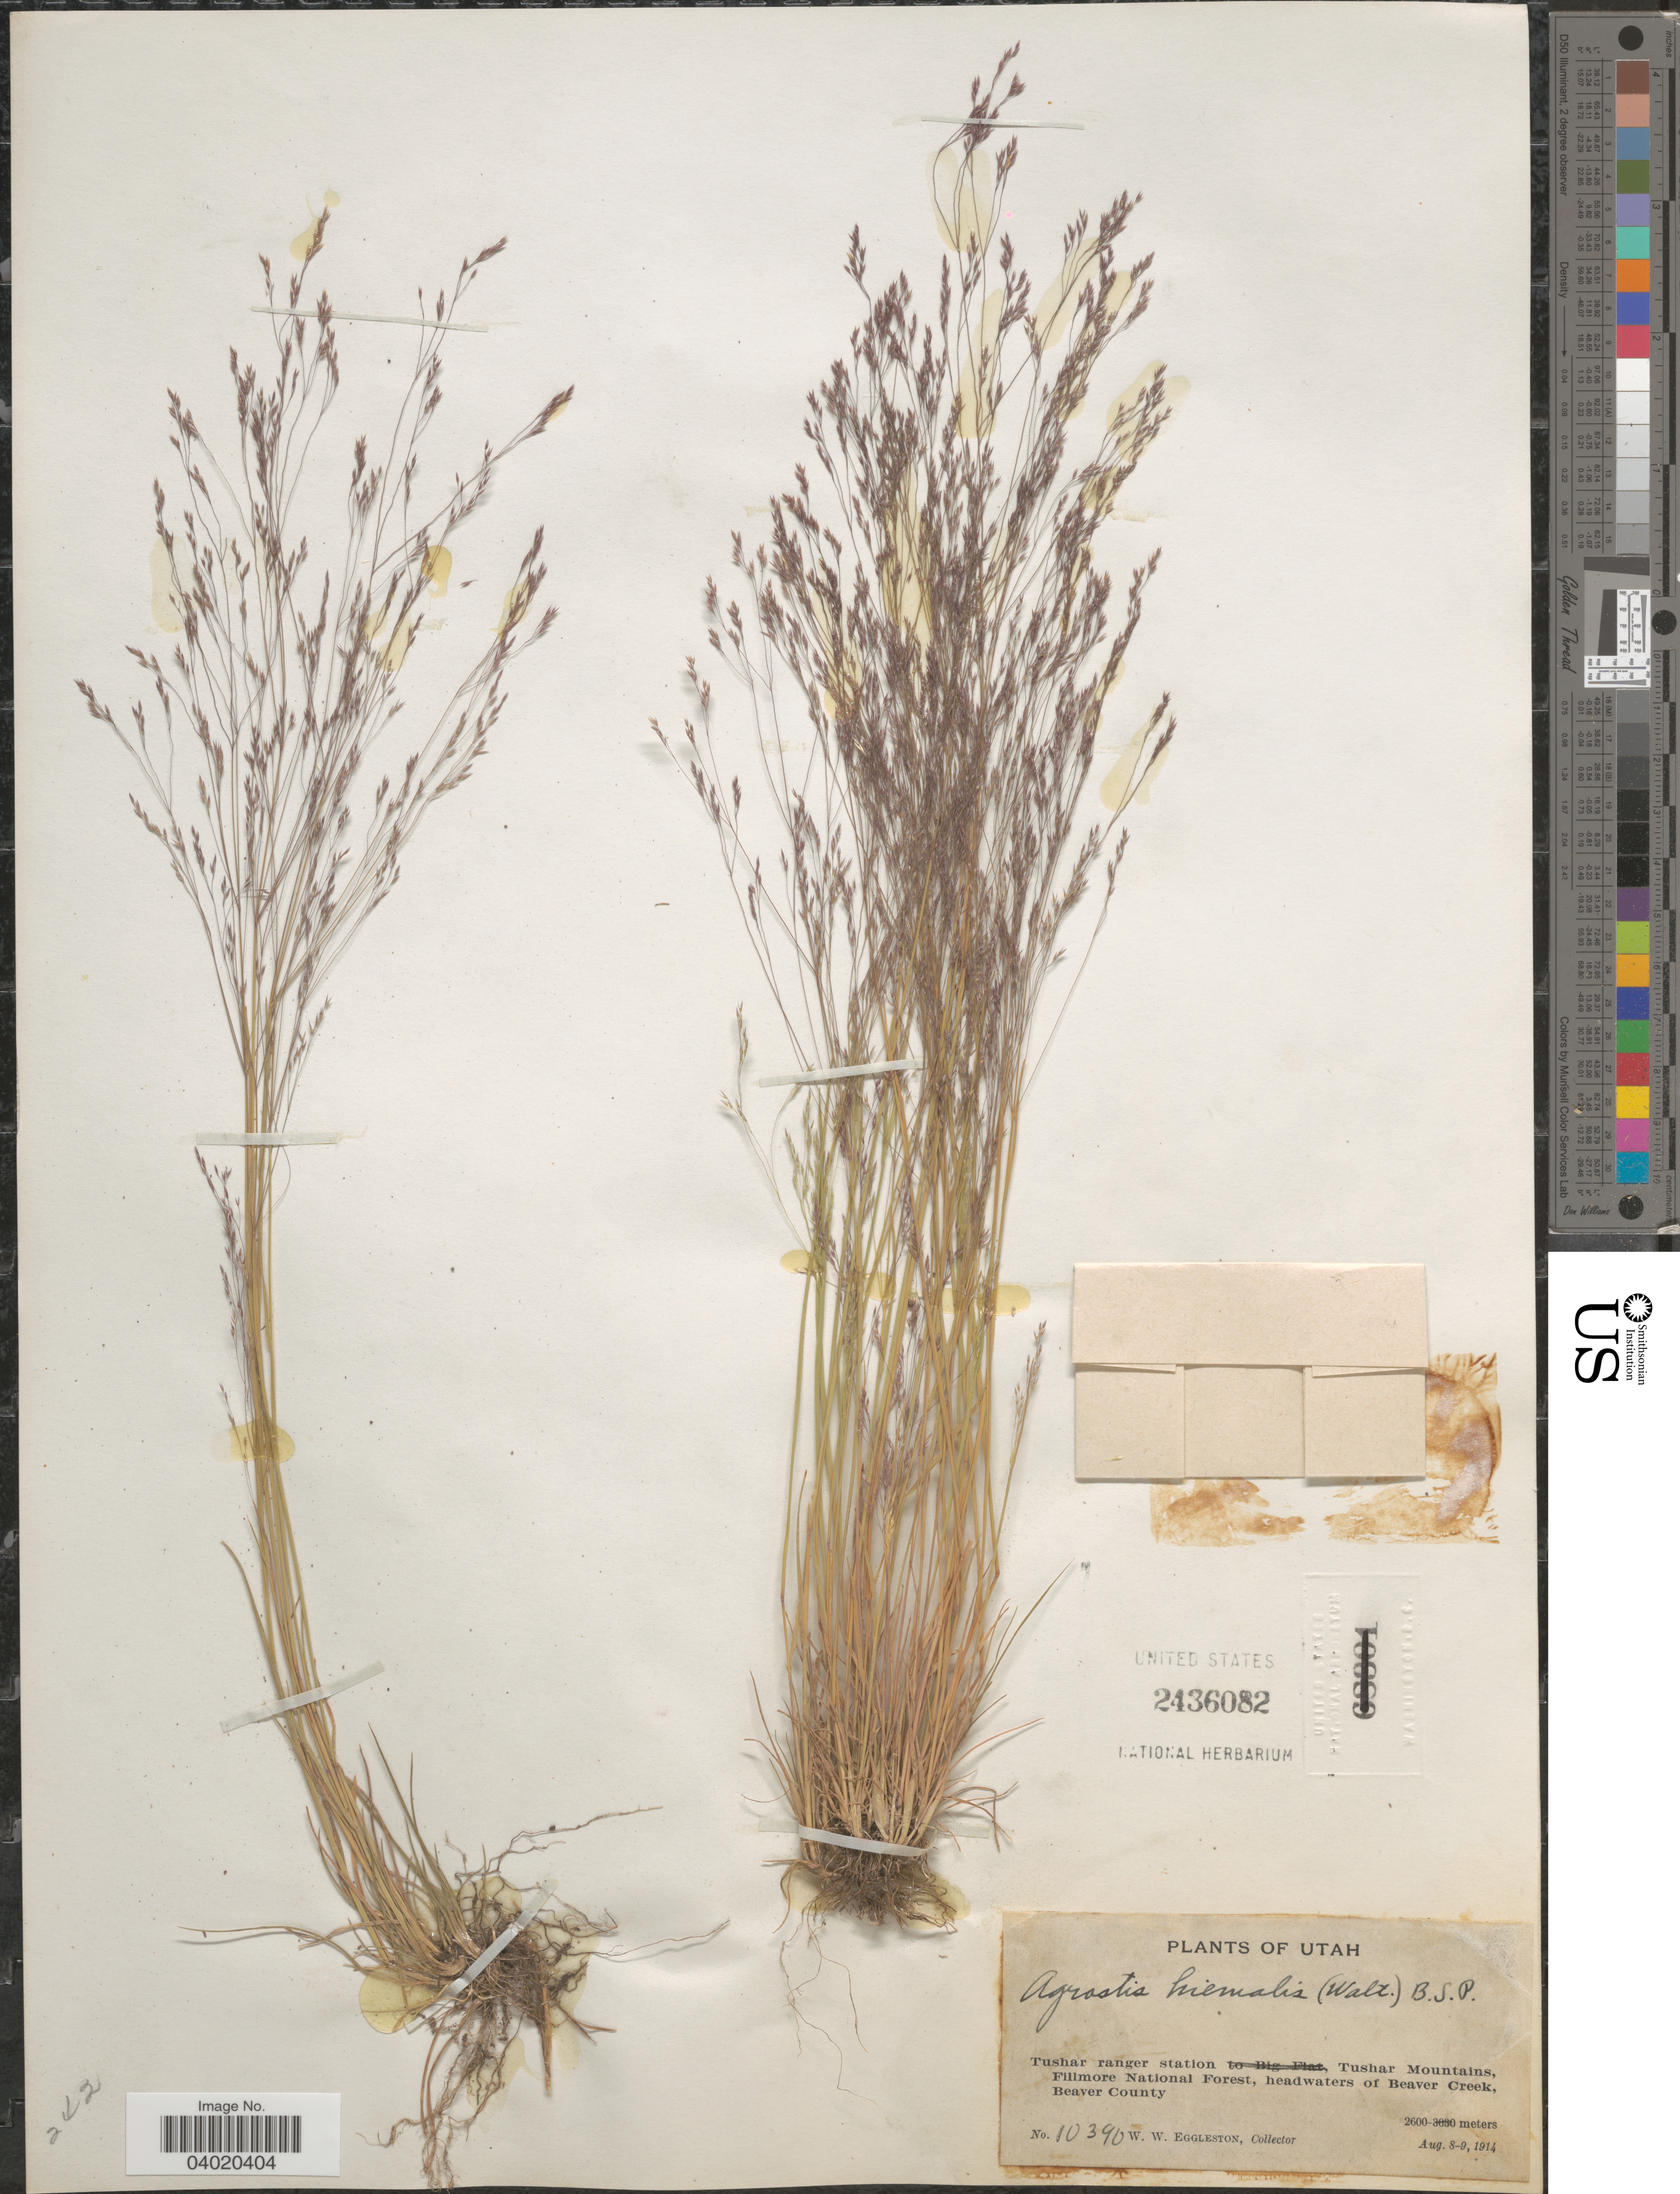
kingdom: Plantae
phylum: Tracheophyta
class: Liliopsida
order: Poales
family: Poaceae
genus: Agrostis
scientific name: Agrostis hyemalis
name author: (Walter) Britton et al.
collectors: W. W. Eggleston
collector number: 10390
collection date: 1914-08-08/1914-08-09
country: United States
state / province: Utah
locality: Tushar ranger station, Tushar Mountains, Fillmore National Forest, headwaters of Beaver Creek, Beaver County.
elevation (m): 2600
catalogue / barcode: US 2436082